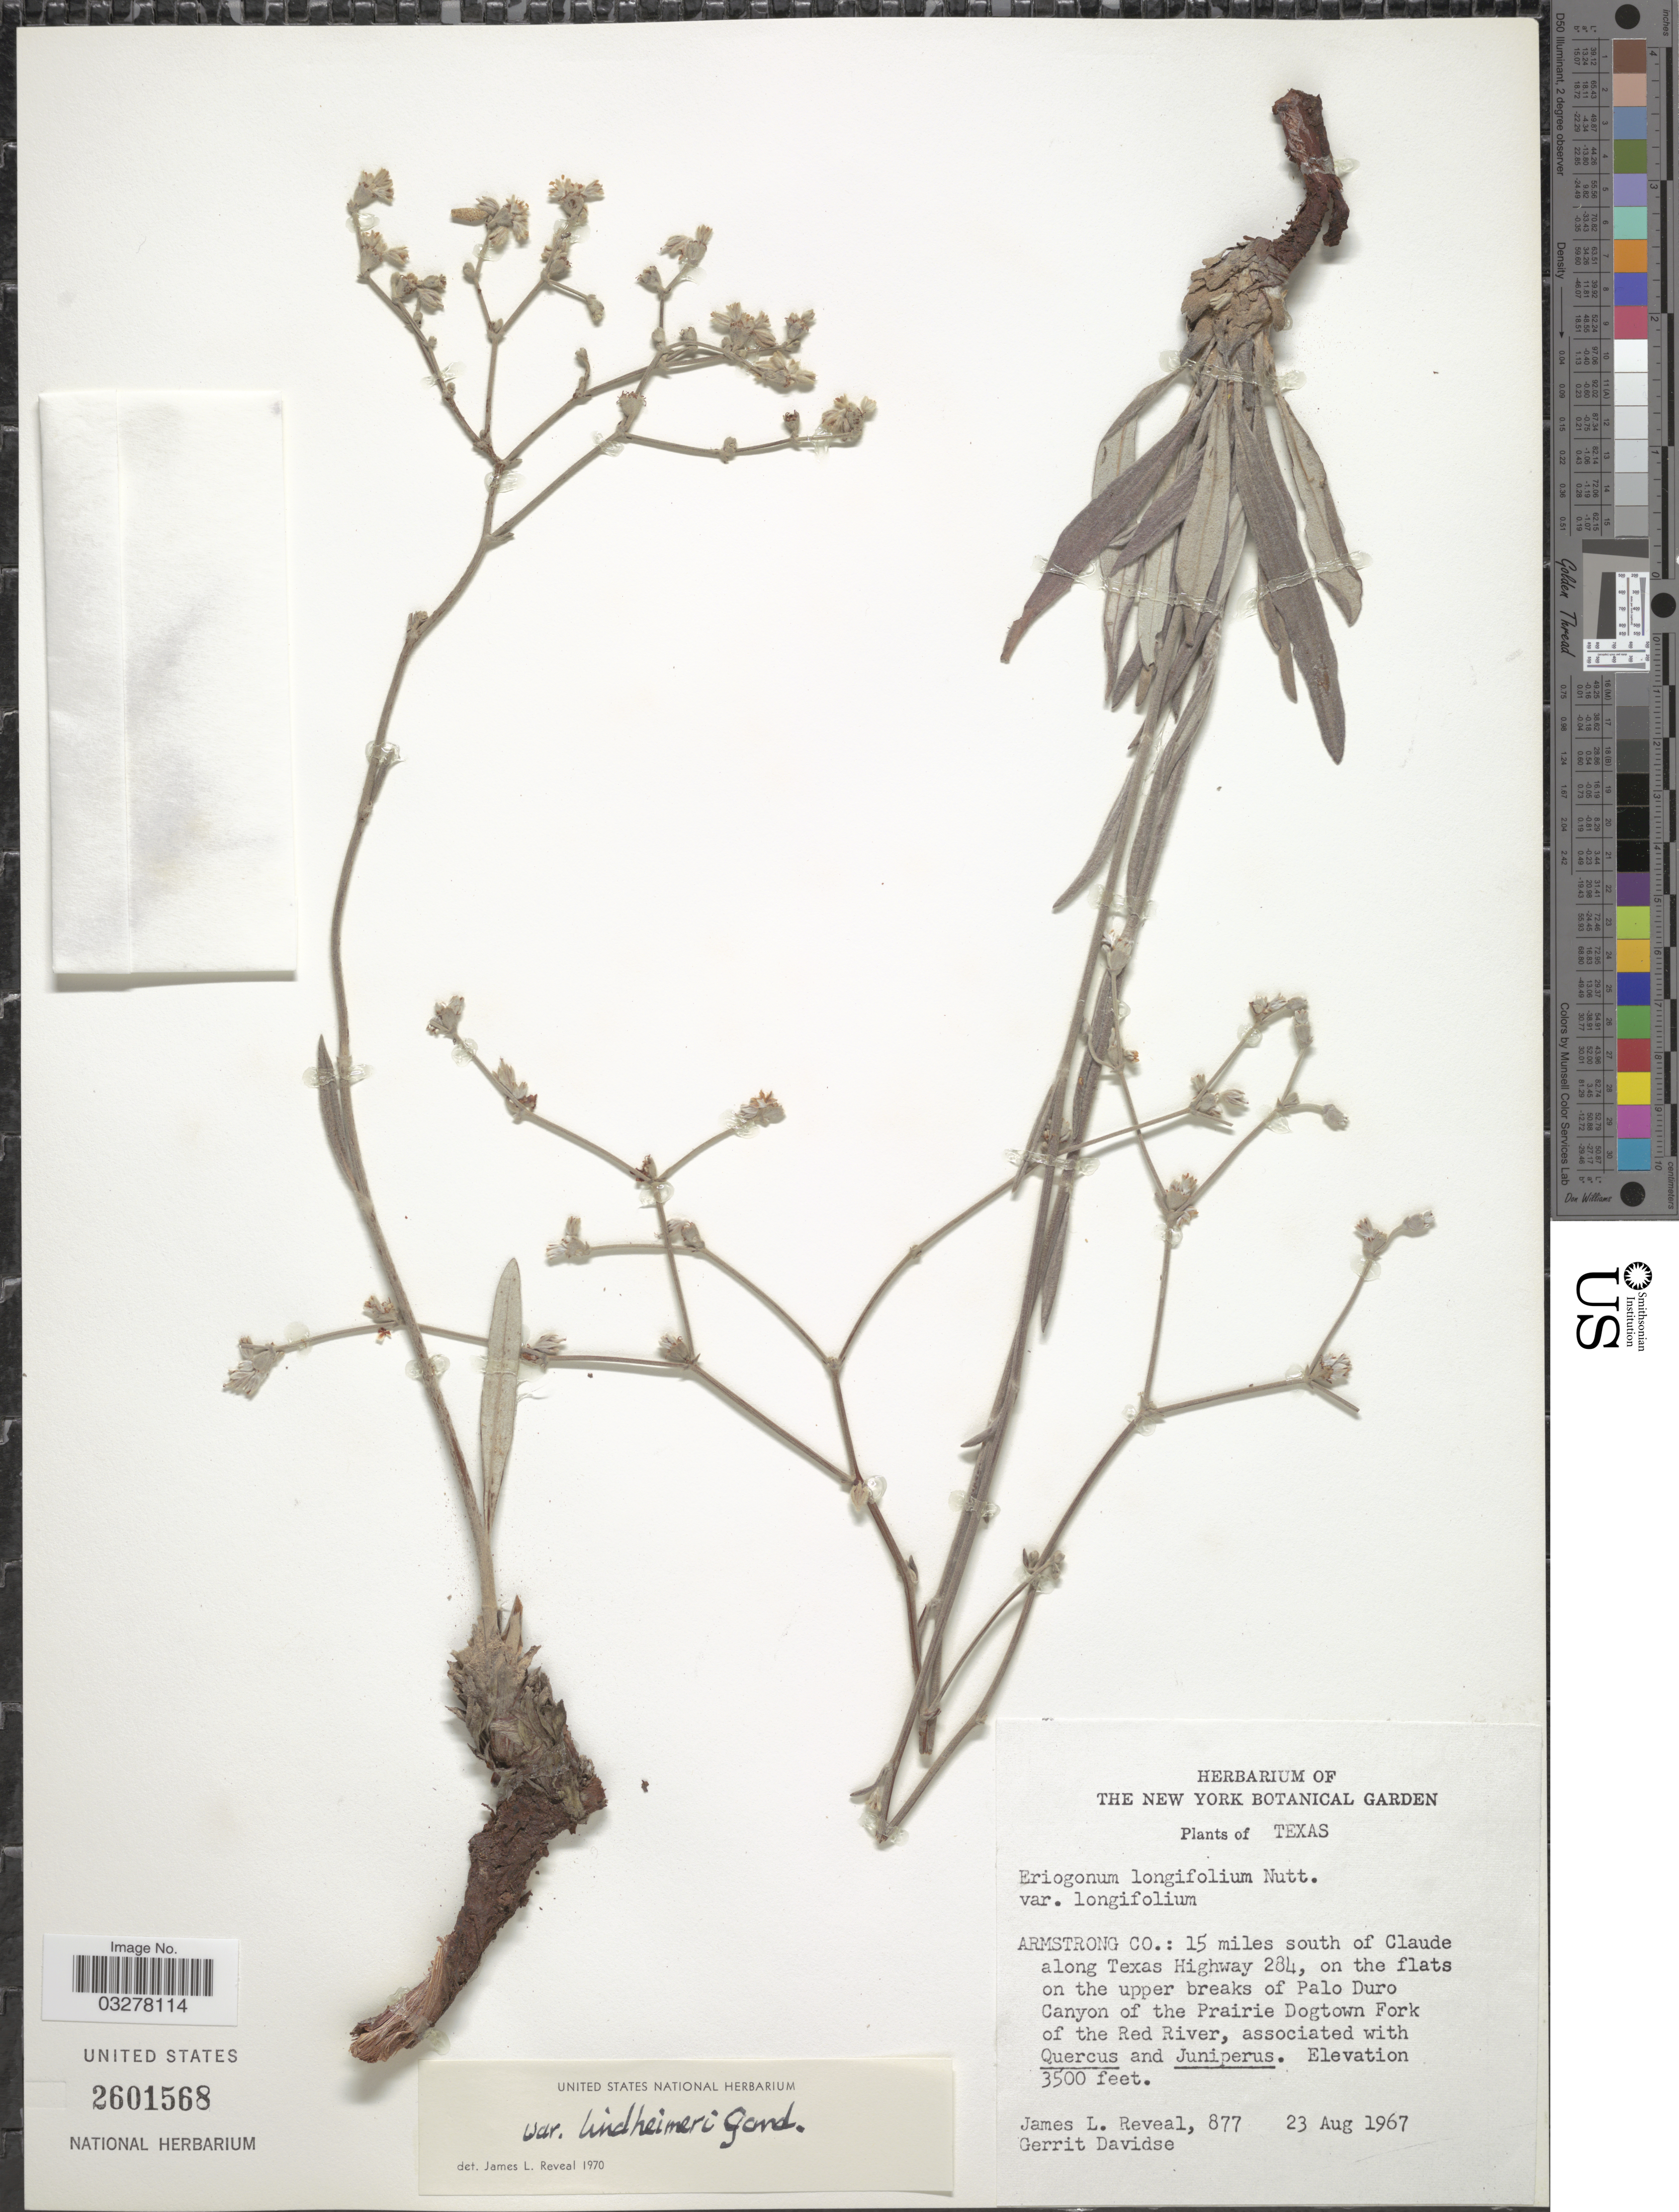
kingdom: Plantae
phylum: Tracheophyta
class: Magnoliopsida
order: Caryophyllales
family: Polygonaceae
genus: Eriogonum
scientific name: Eriogonum longifolium var. lindheimeri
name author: Gand.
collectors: J. L. Reveal & G. Davidse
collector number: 877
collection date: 1967-08-23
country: United States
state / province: Texas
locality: Armstrong Co.: 15 miles south of Claude along Texas Highway 284, on the flats on the upper breaks of Palo Duro Canyon of the Prairie Dogtown Fork of the Red River.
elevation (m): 1067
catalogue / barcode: US 2601568